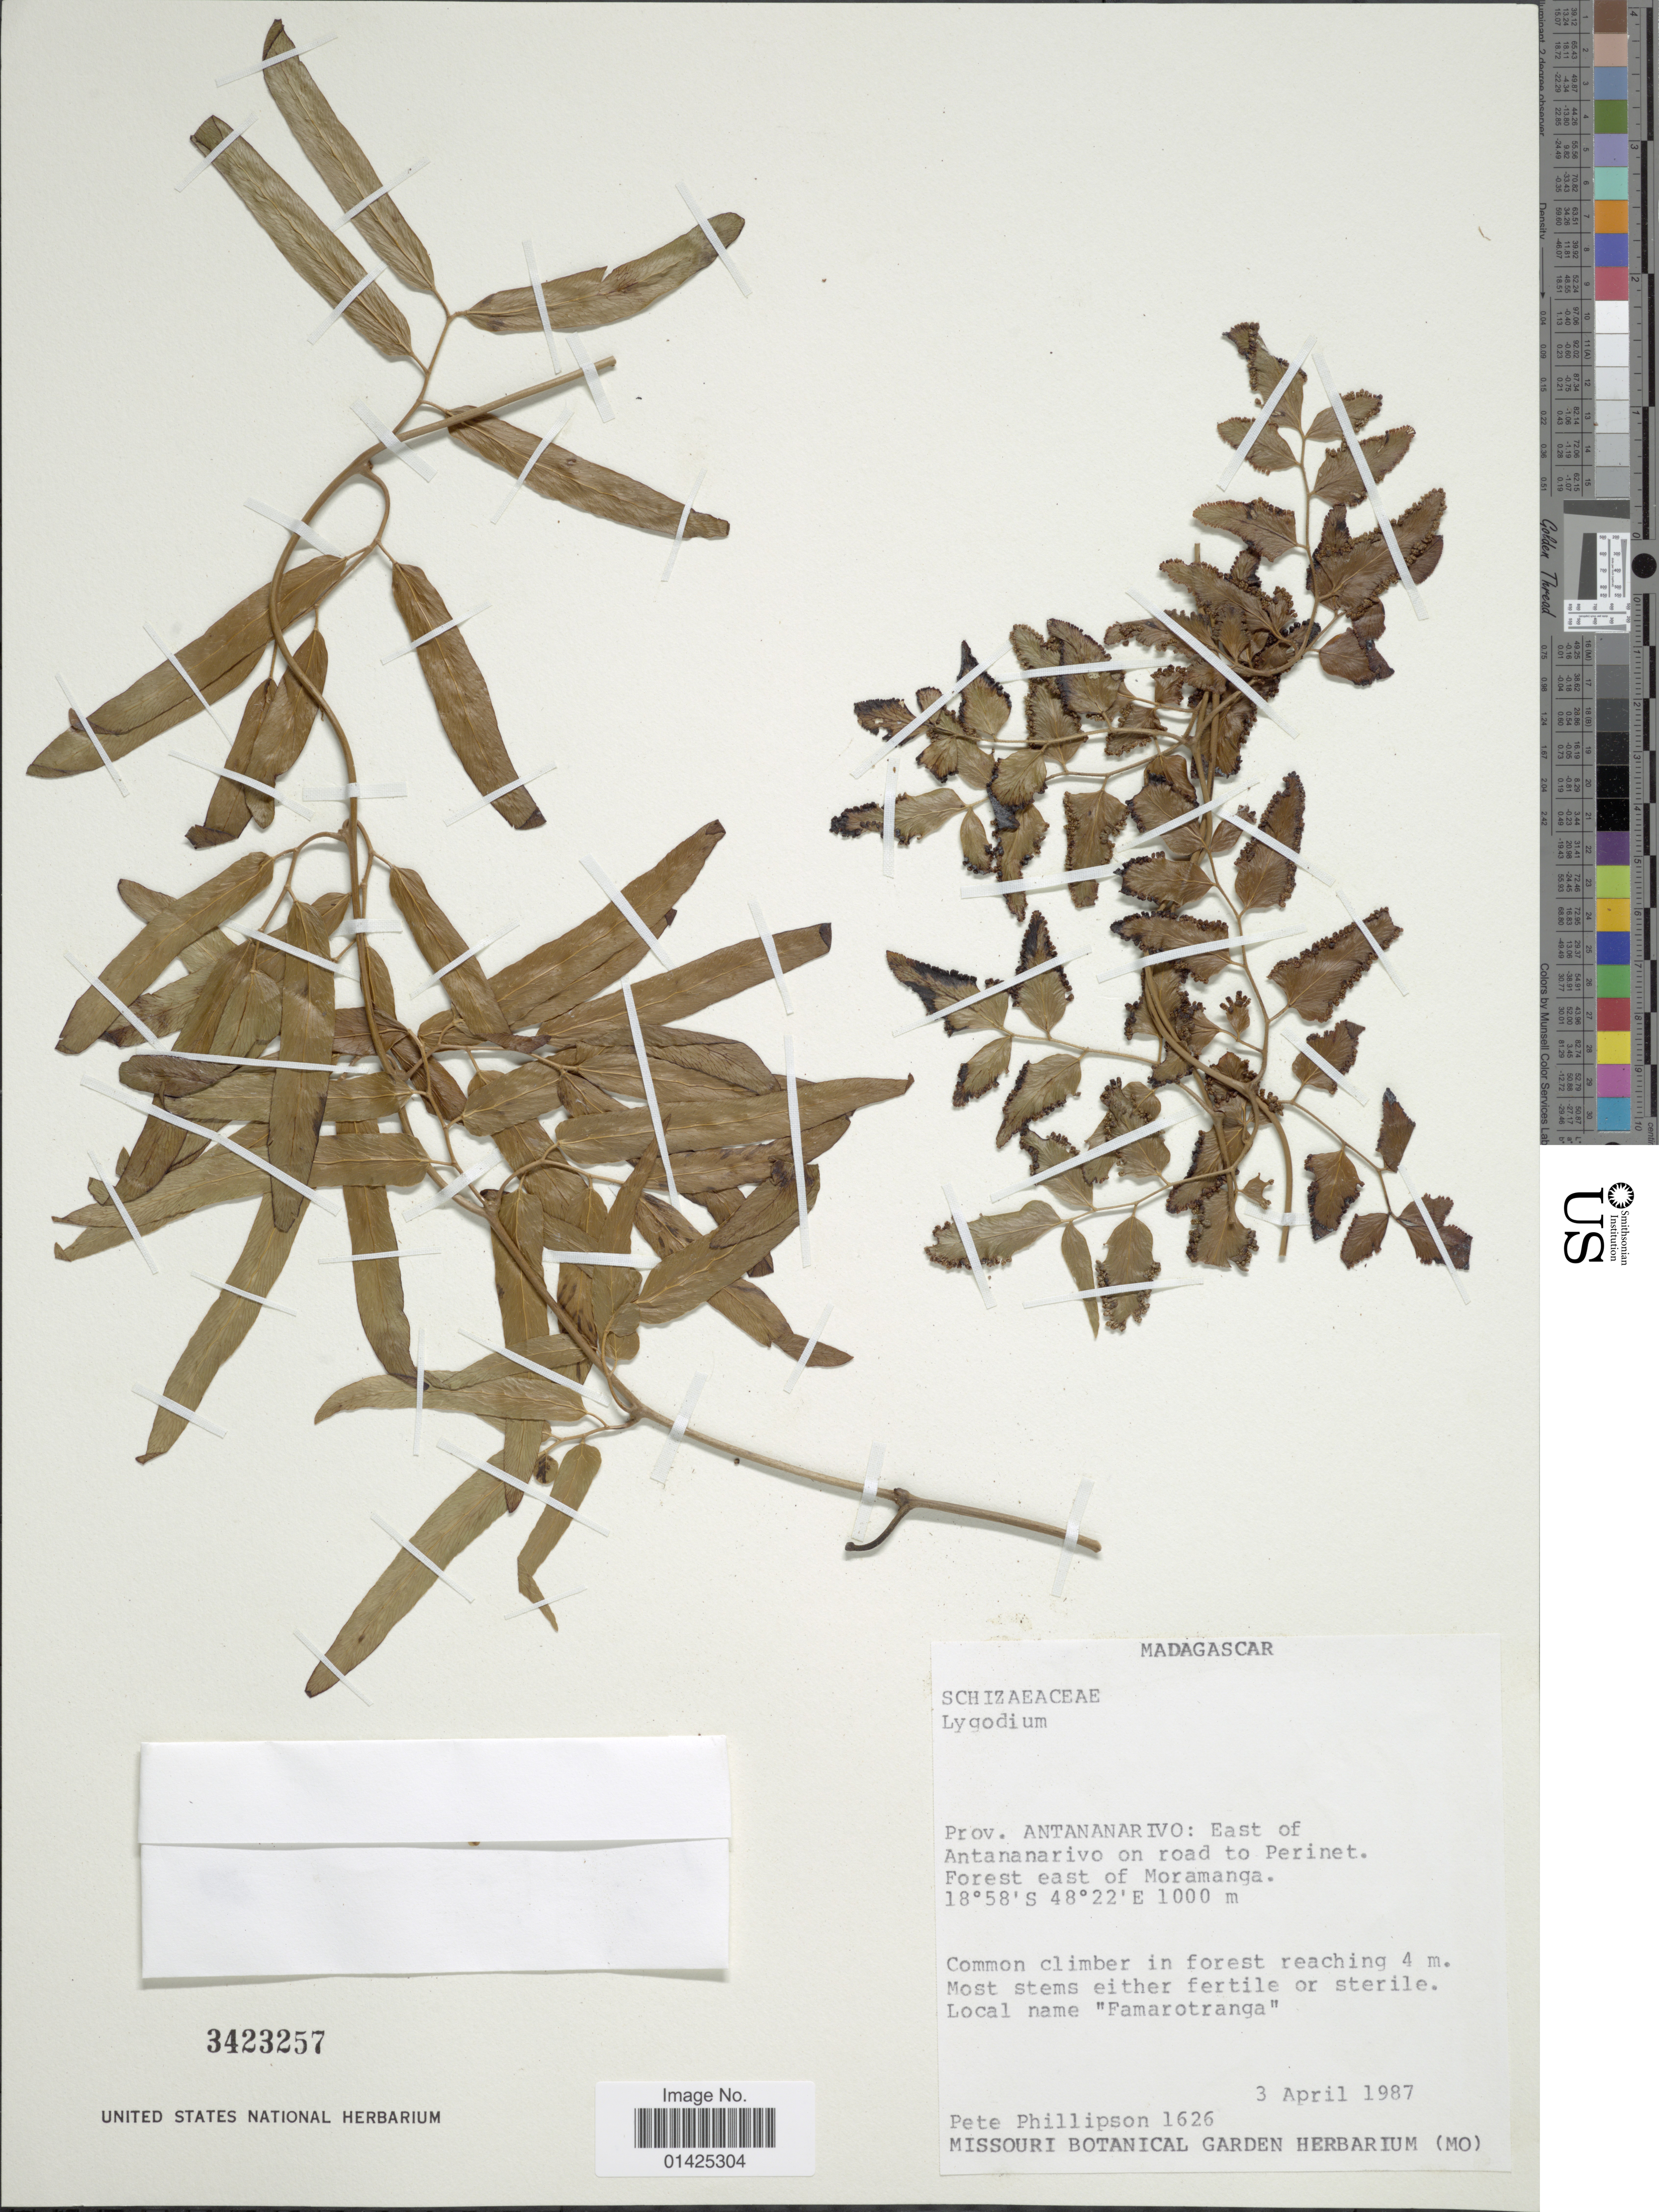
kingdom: Plantae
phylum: Tracheophyta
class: Polypodiopsida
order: Schizaeales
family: Lygodiaceae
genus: Lygodium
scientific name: Lygodium sp.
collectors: P. B. Phillipson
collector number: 1626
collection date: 1987-04-03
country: Madagascar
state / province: Sofia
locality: East of Antananarivo on road to Perinet. Forest east of Moramanga.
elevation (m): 1000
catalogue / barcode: US 3423257